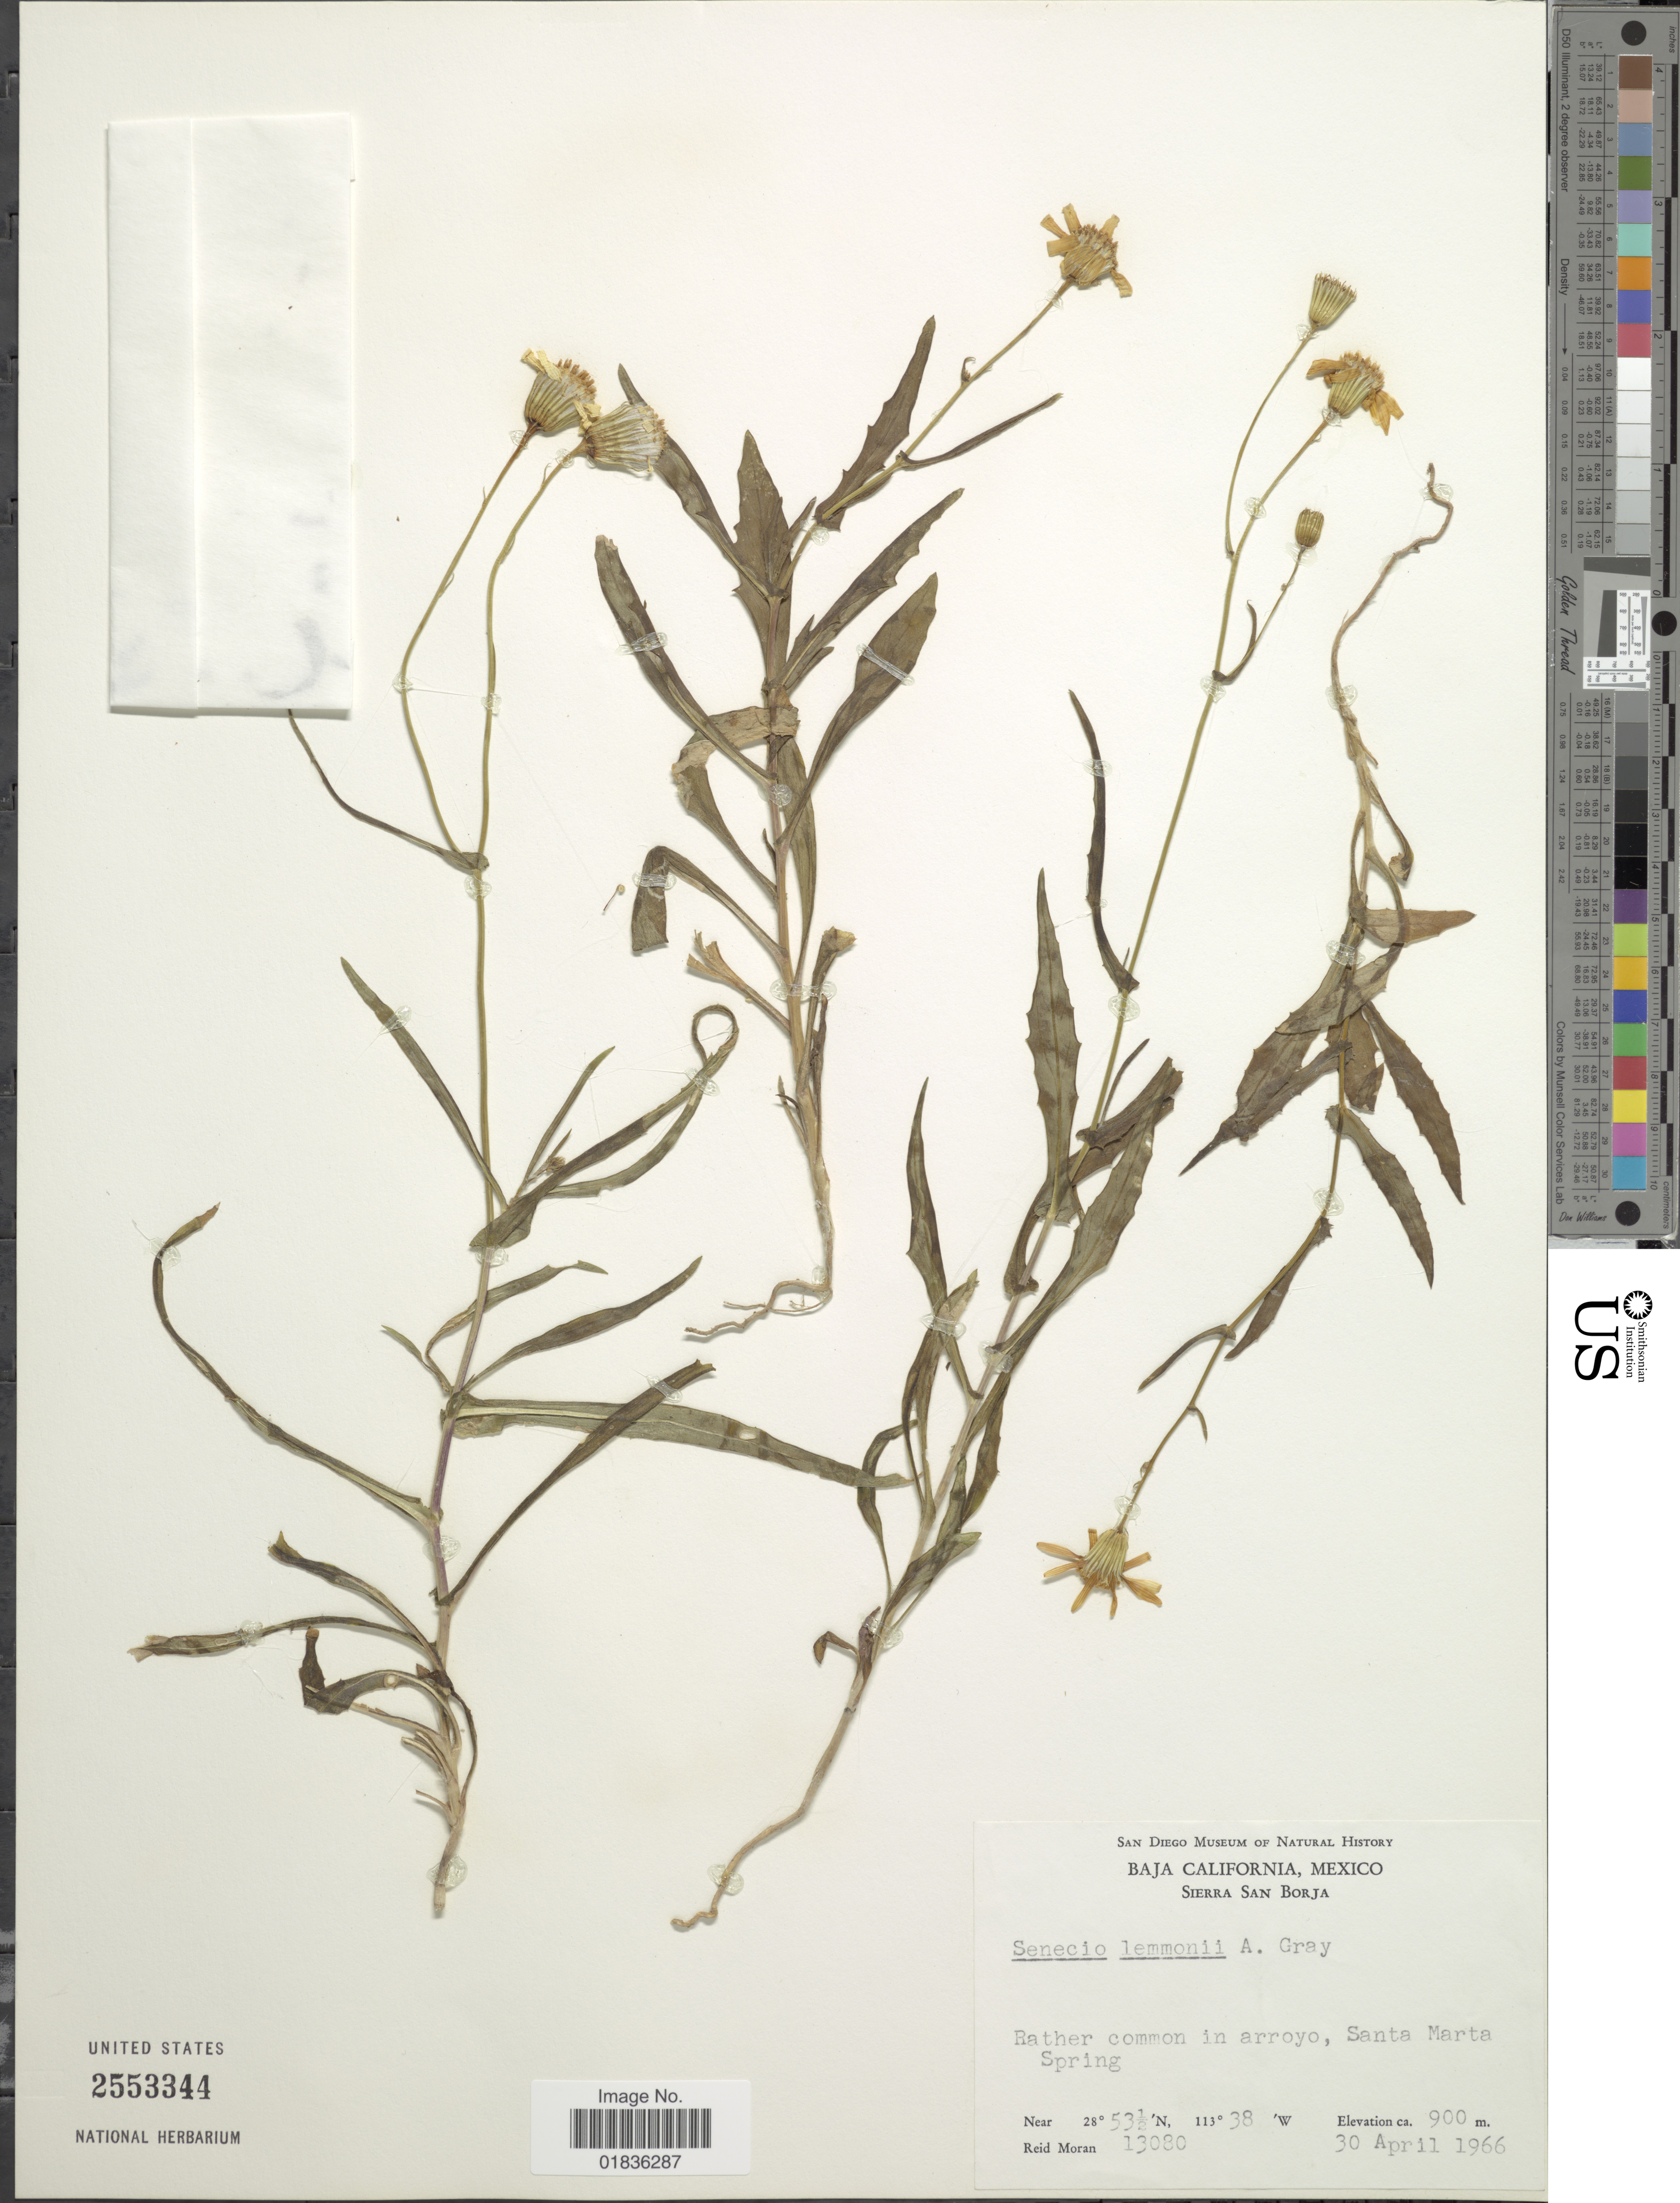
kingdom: Plantae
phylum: Tracheophyta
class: Magnoliopsida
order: Asterales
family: Asteraceae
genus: Senecio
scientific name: Senecio lemmonii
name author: A. Gray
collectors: R. V. Moran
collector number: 13080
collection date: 1966-04-30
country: Mexico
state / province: Baja California Norte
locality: Sierra San Borja, rather common in arroyo, Santa Marta Spring.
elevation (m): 900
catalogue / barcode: US 2553344